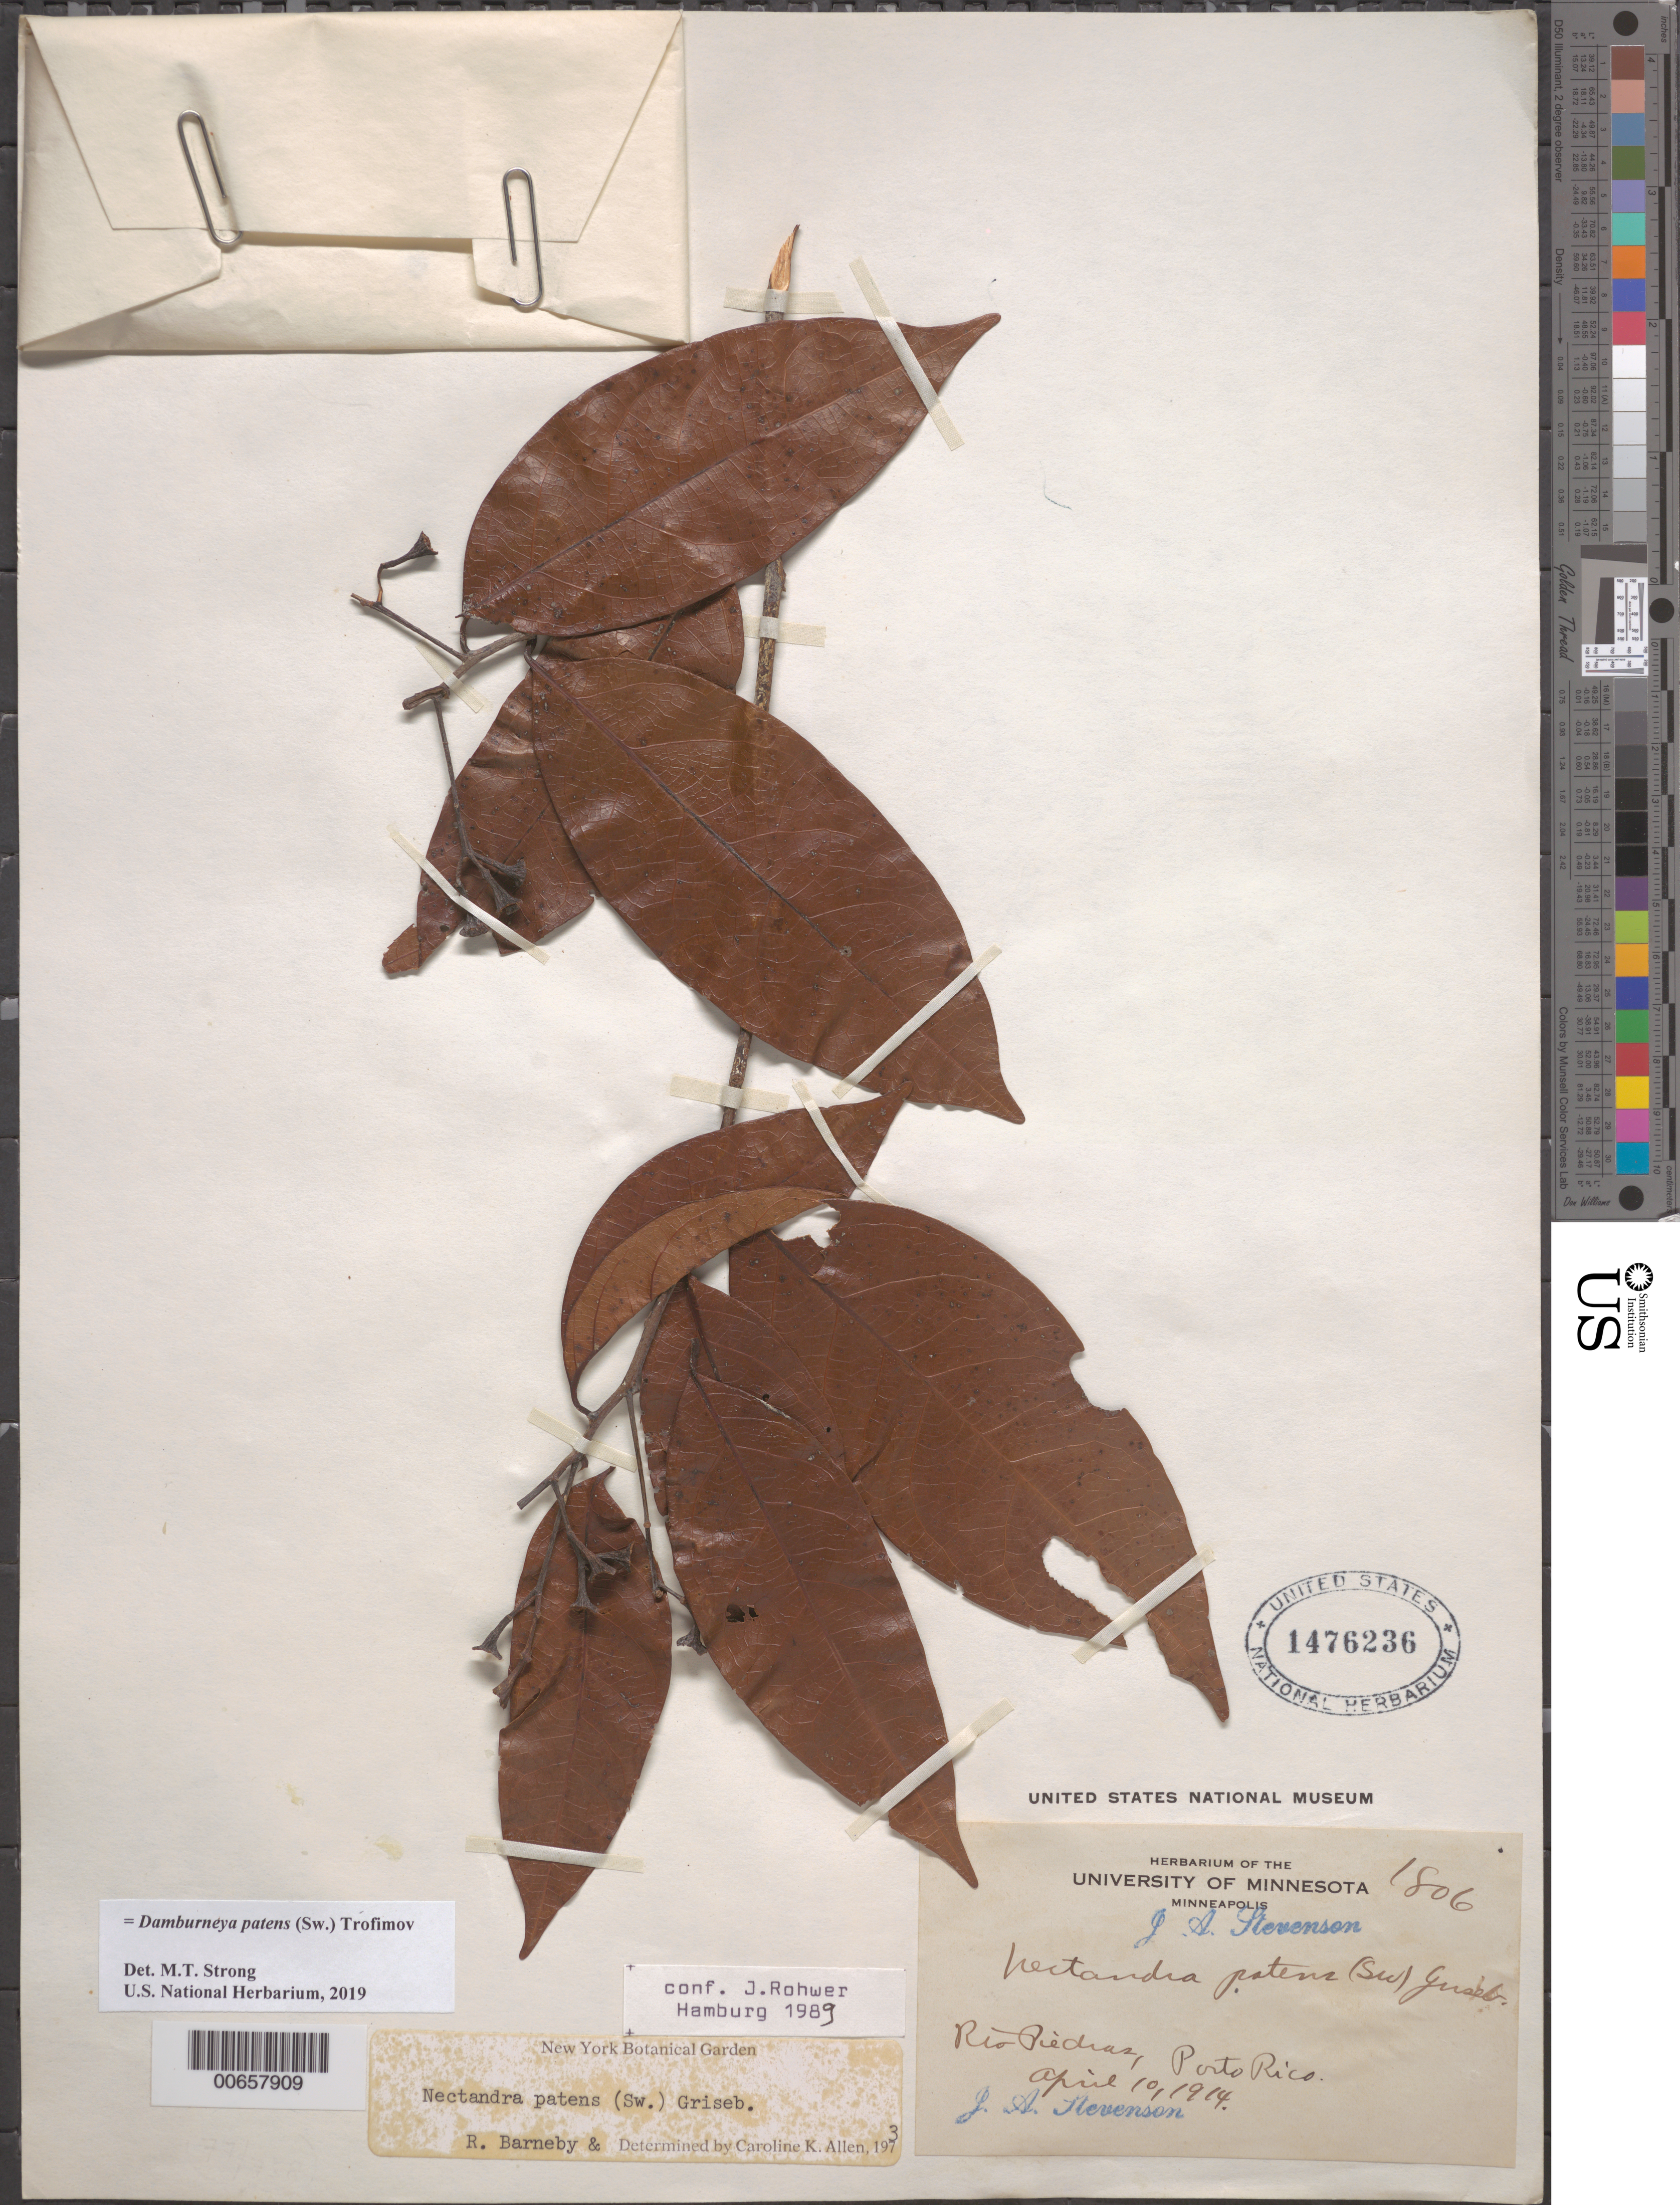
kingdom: Plantae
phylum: Tracheophyta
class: Magnoliopsida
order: Laurales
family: Lauraceae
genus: Damburneya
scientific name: Damburneya patens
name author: (Sw.) Trofimov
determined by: Strong, M. T., (US), Smithsonian Institution - National Museum of Natural History (UNITED STATES)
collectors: J. Stevenson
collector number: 1806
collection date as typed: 10 Apr 1914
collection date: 1914-04-10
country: Puerto Rico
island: Greater Antilles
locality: Rio Piedras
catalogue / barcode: US 1476236